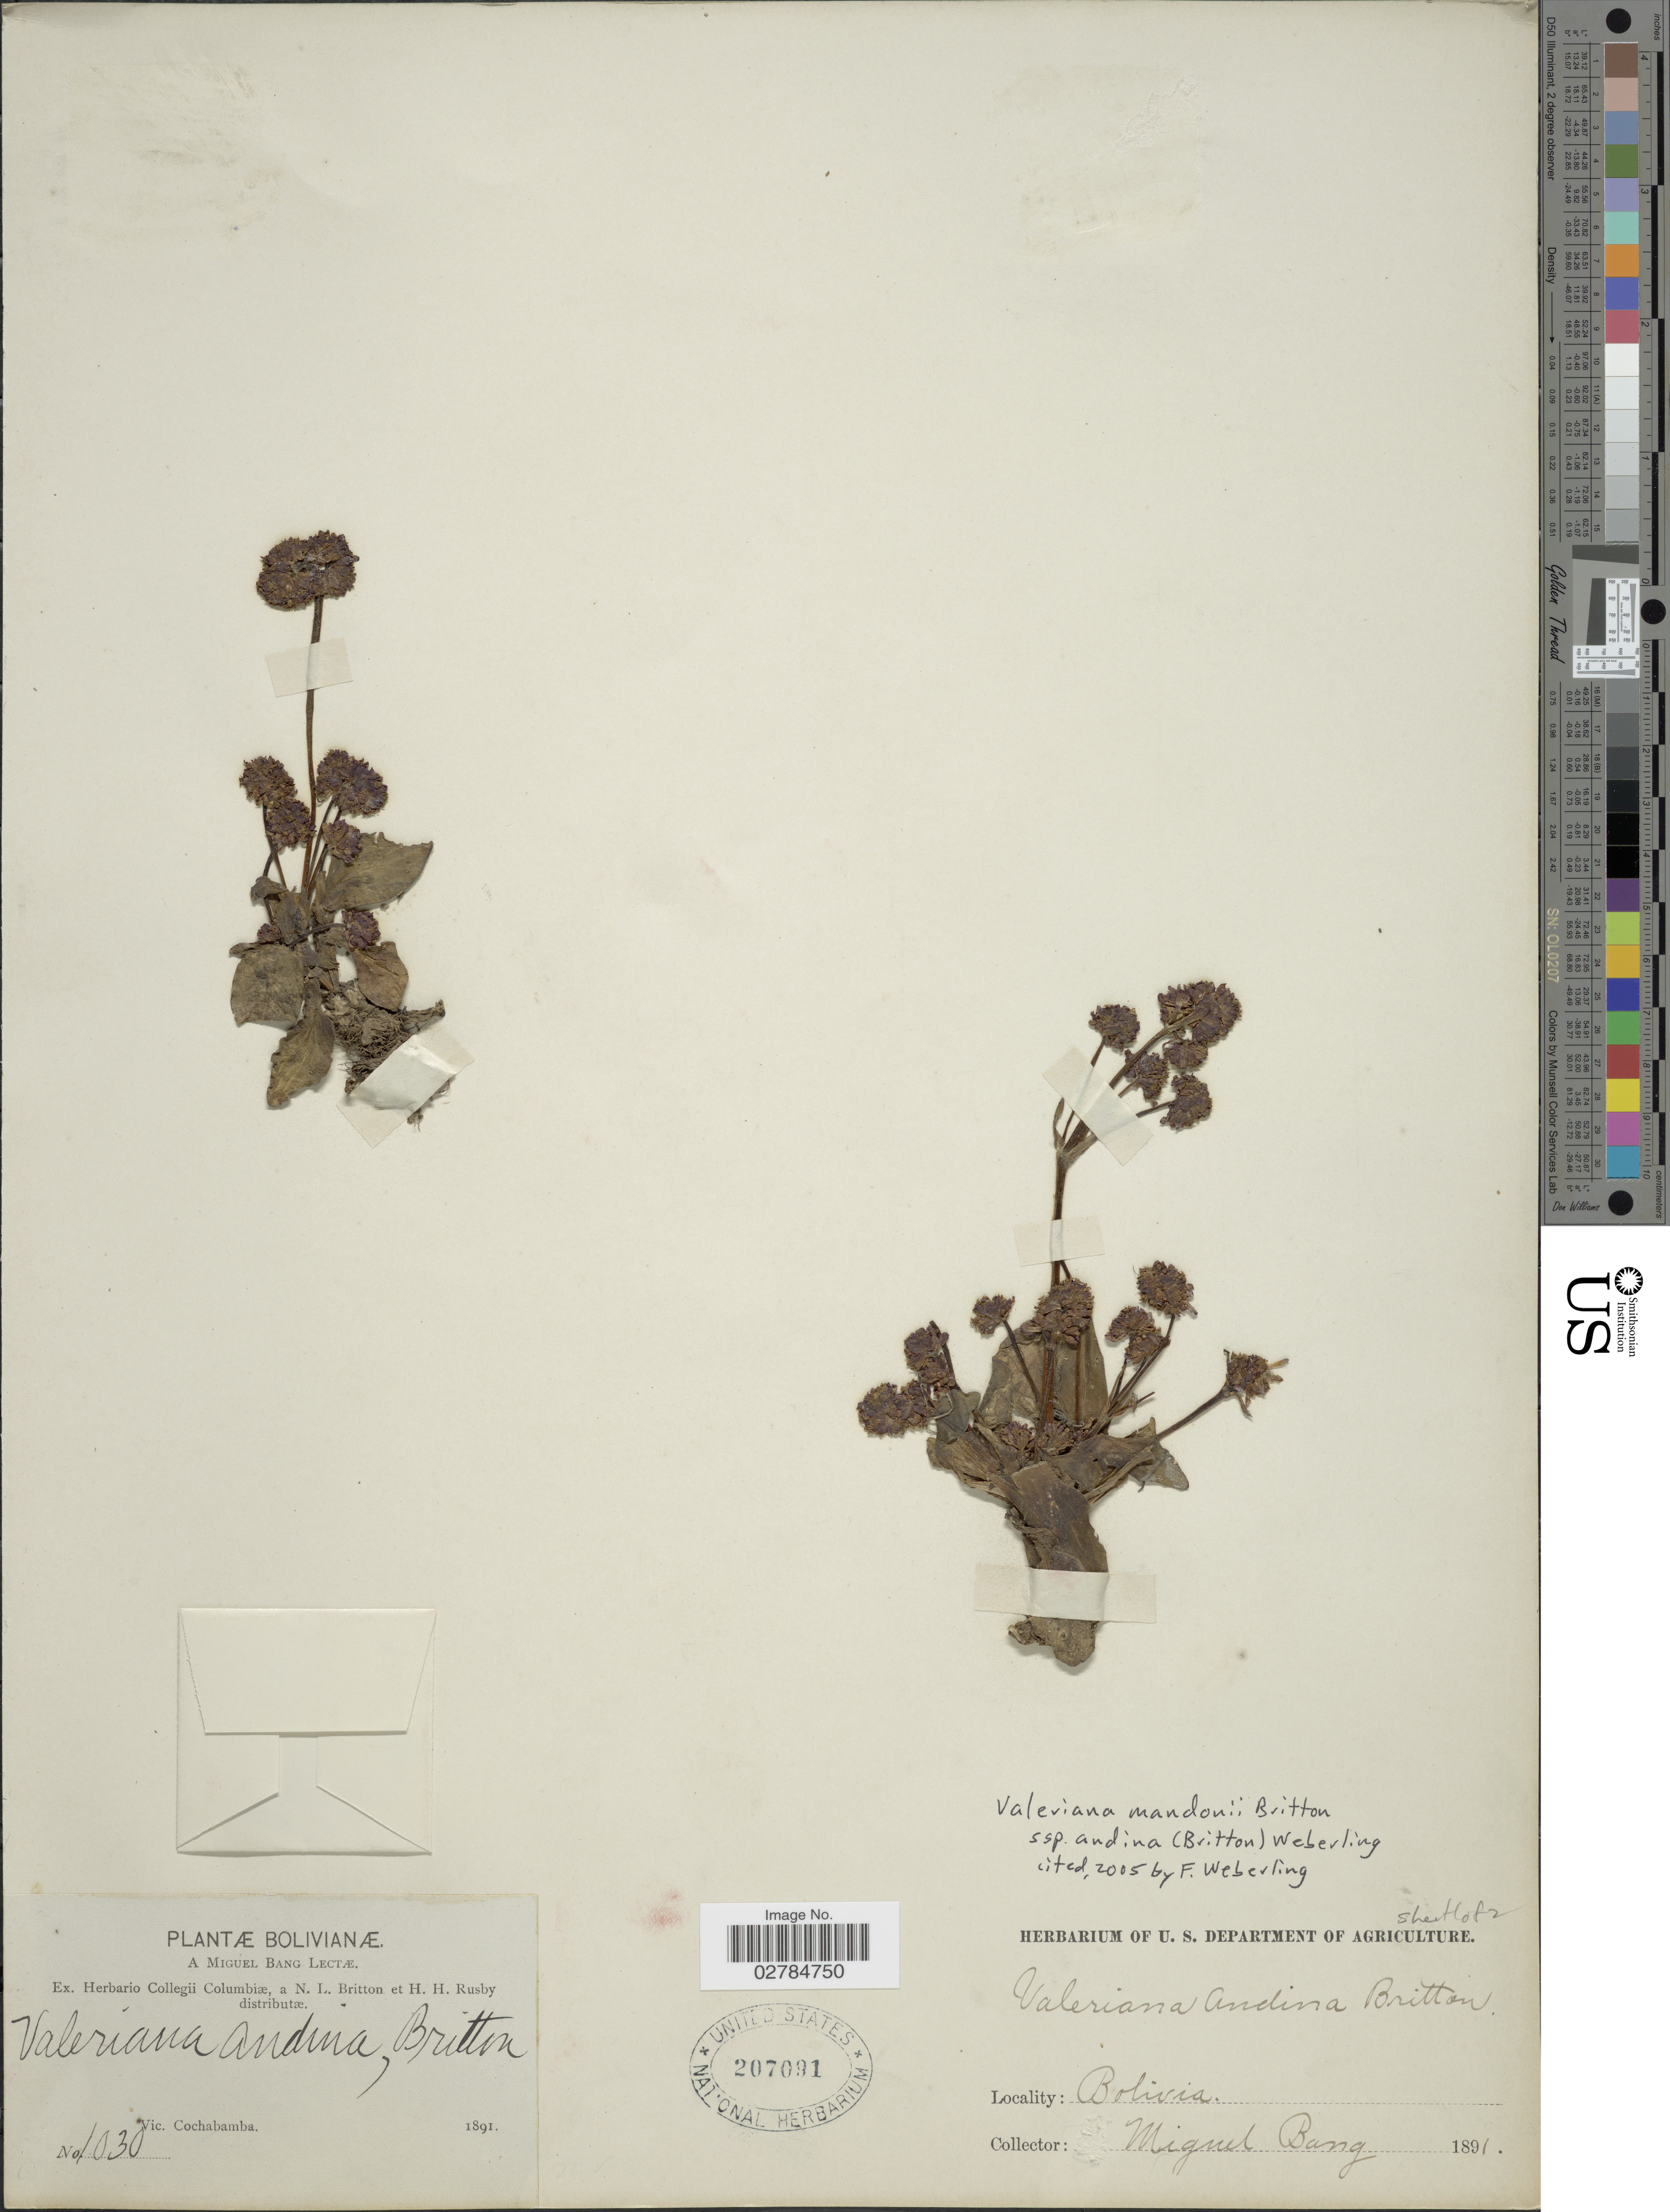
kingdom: Plantae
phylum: Tracheophyta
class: Magnoliopsida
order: Dipsacales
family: Caprifoliaceae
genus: Valeriana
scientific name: Valeriana mandonii subsp. andina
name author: (Britton) Weberl.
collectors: M. Bang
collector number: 1030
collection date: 1891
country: Bolivia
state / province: Cochabamba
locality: Vic. Cochabamba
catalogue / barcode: US 207091